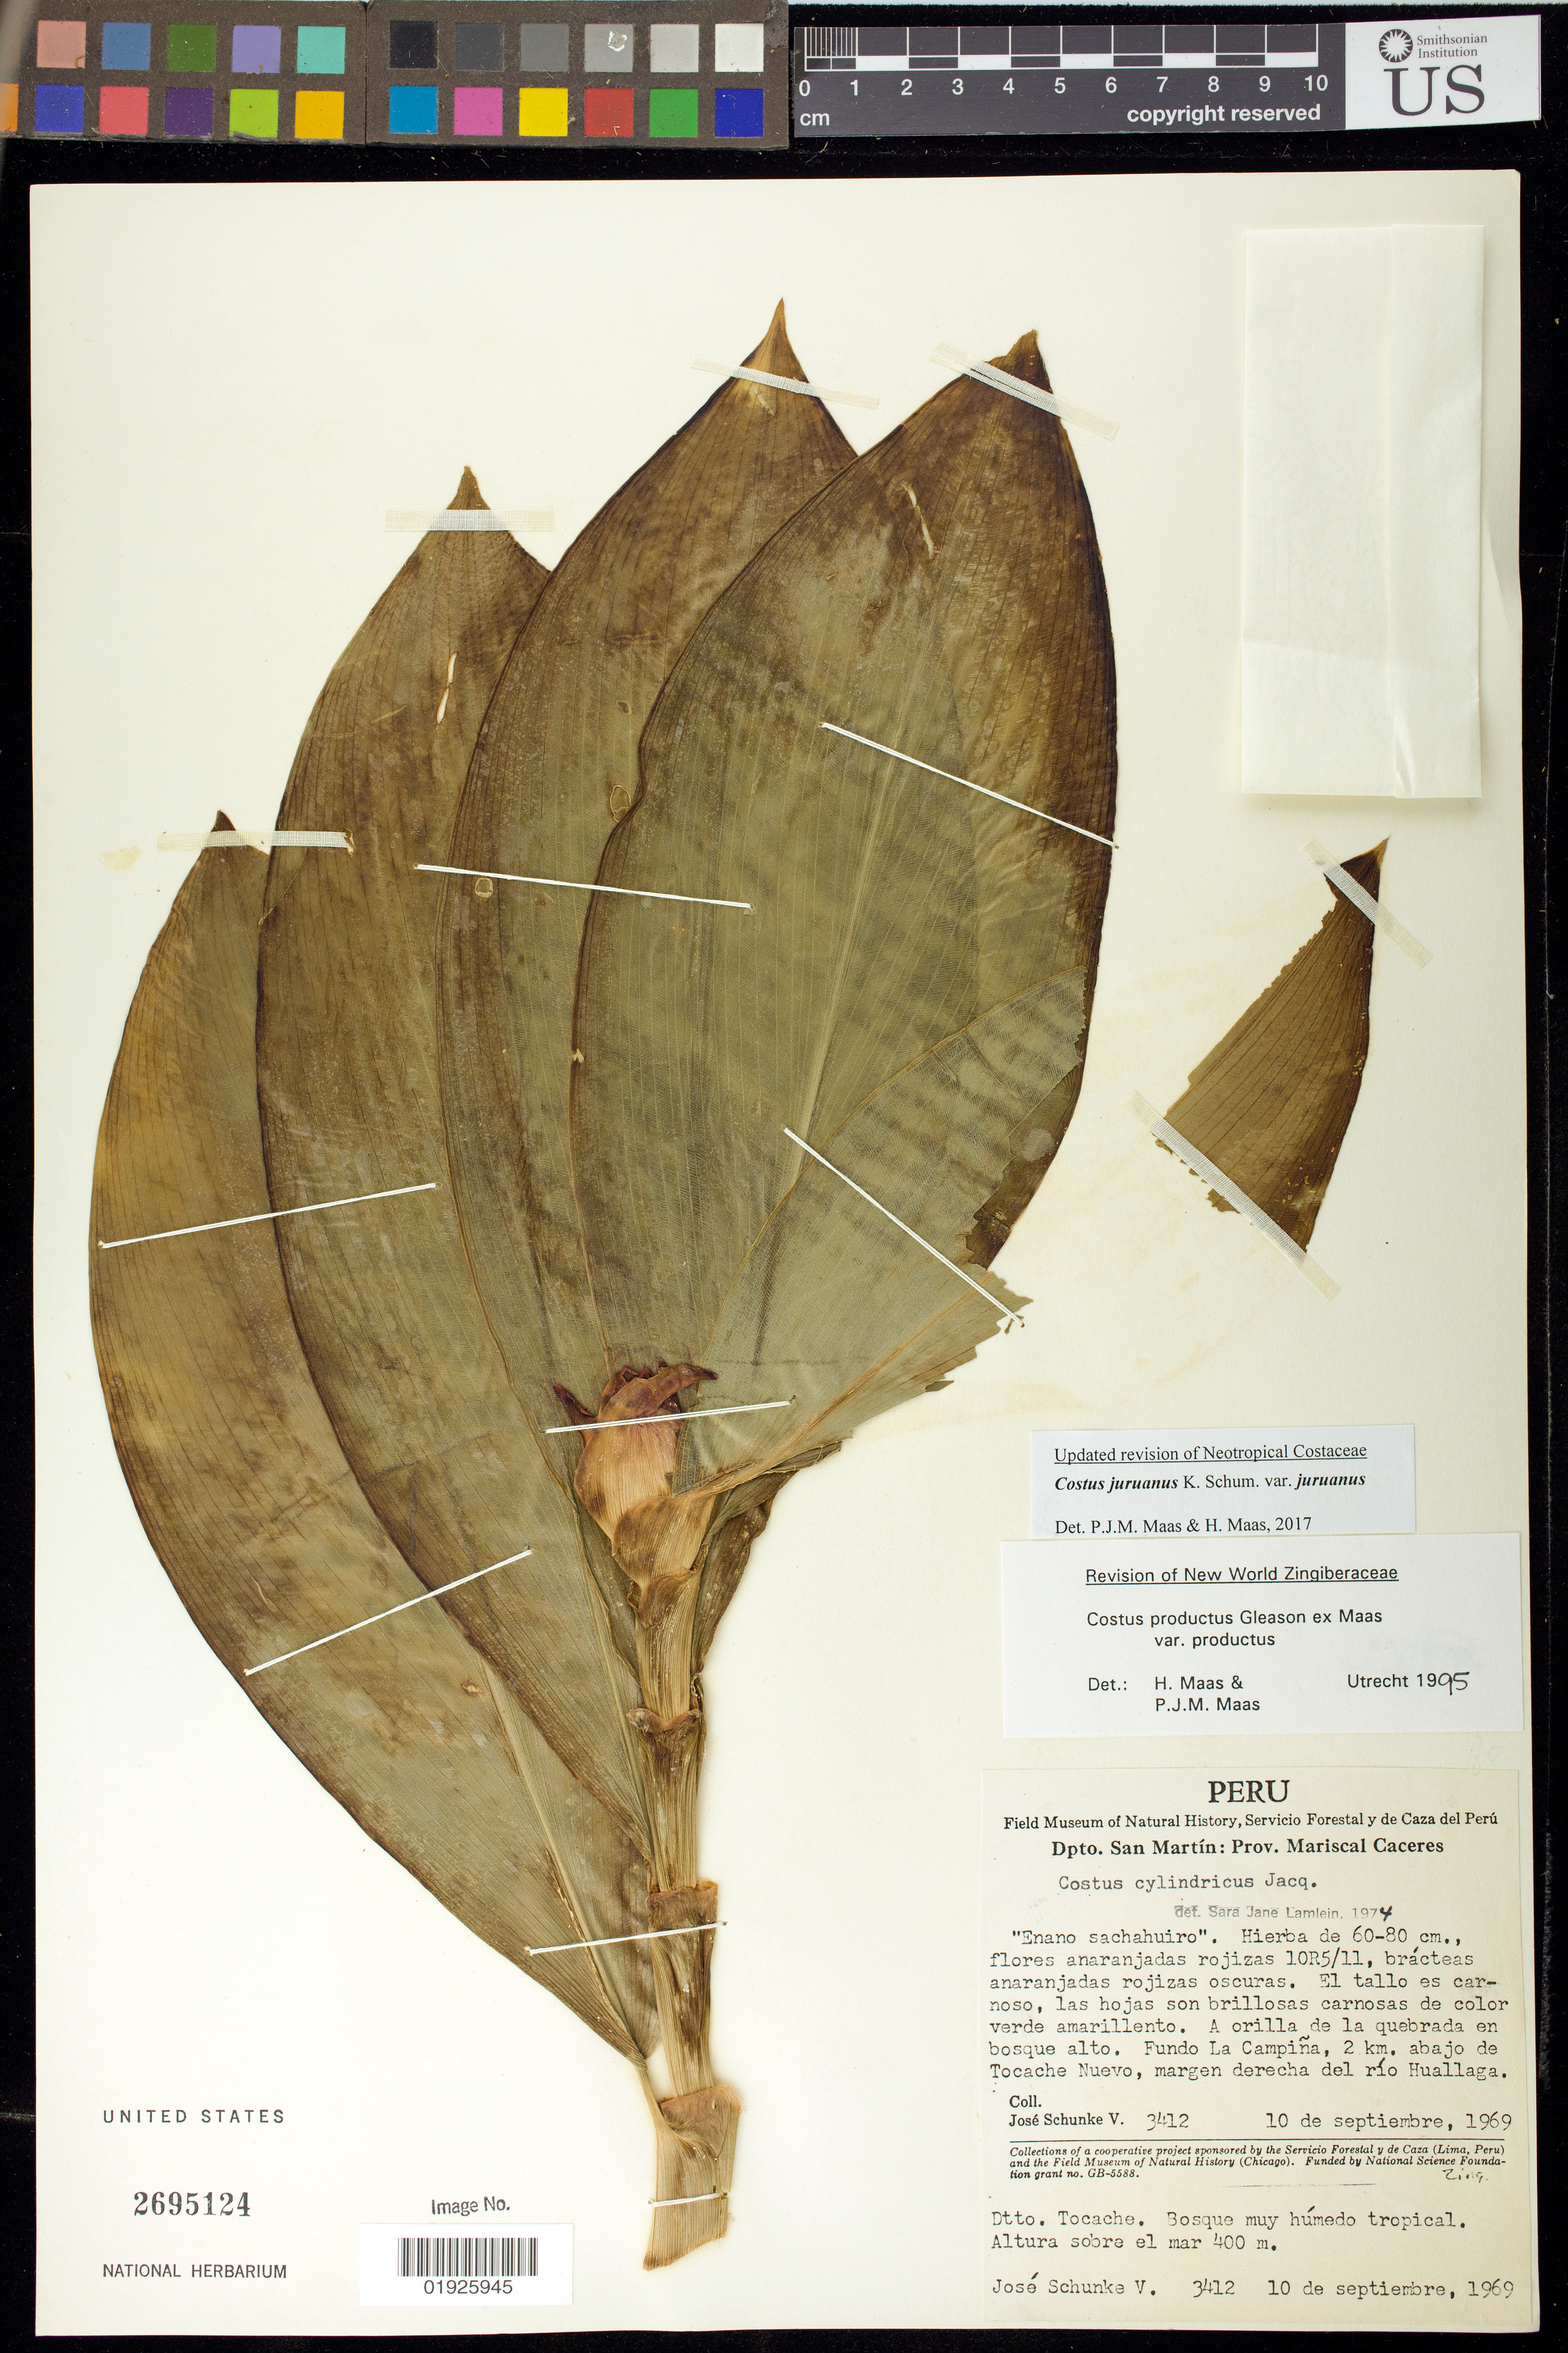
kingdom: Plantae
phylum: Tracheophyta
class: Liliopsida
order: Zingiberales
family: Costaceae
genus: Costus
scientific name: Costus juruanus var. juruanus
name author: K. Schum.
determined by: Maas, Paul J.; Maas, H.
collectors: J. Schunke Vigo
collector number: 3412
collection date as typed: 10 de septiembre 1969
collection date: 1969-09-10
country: Peru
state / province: San Martín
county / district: Mariscal Cáceres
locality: Fundo La Campina, 2 km. abajo de Tocache Nuevo, margen derecha del rio Huallaga.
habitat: Bosque muy humedo tropical.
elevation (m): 400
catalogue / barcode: US 2695124